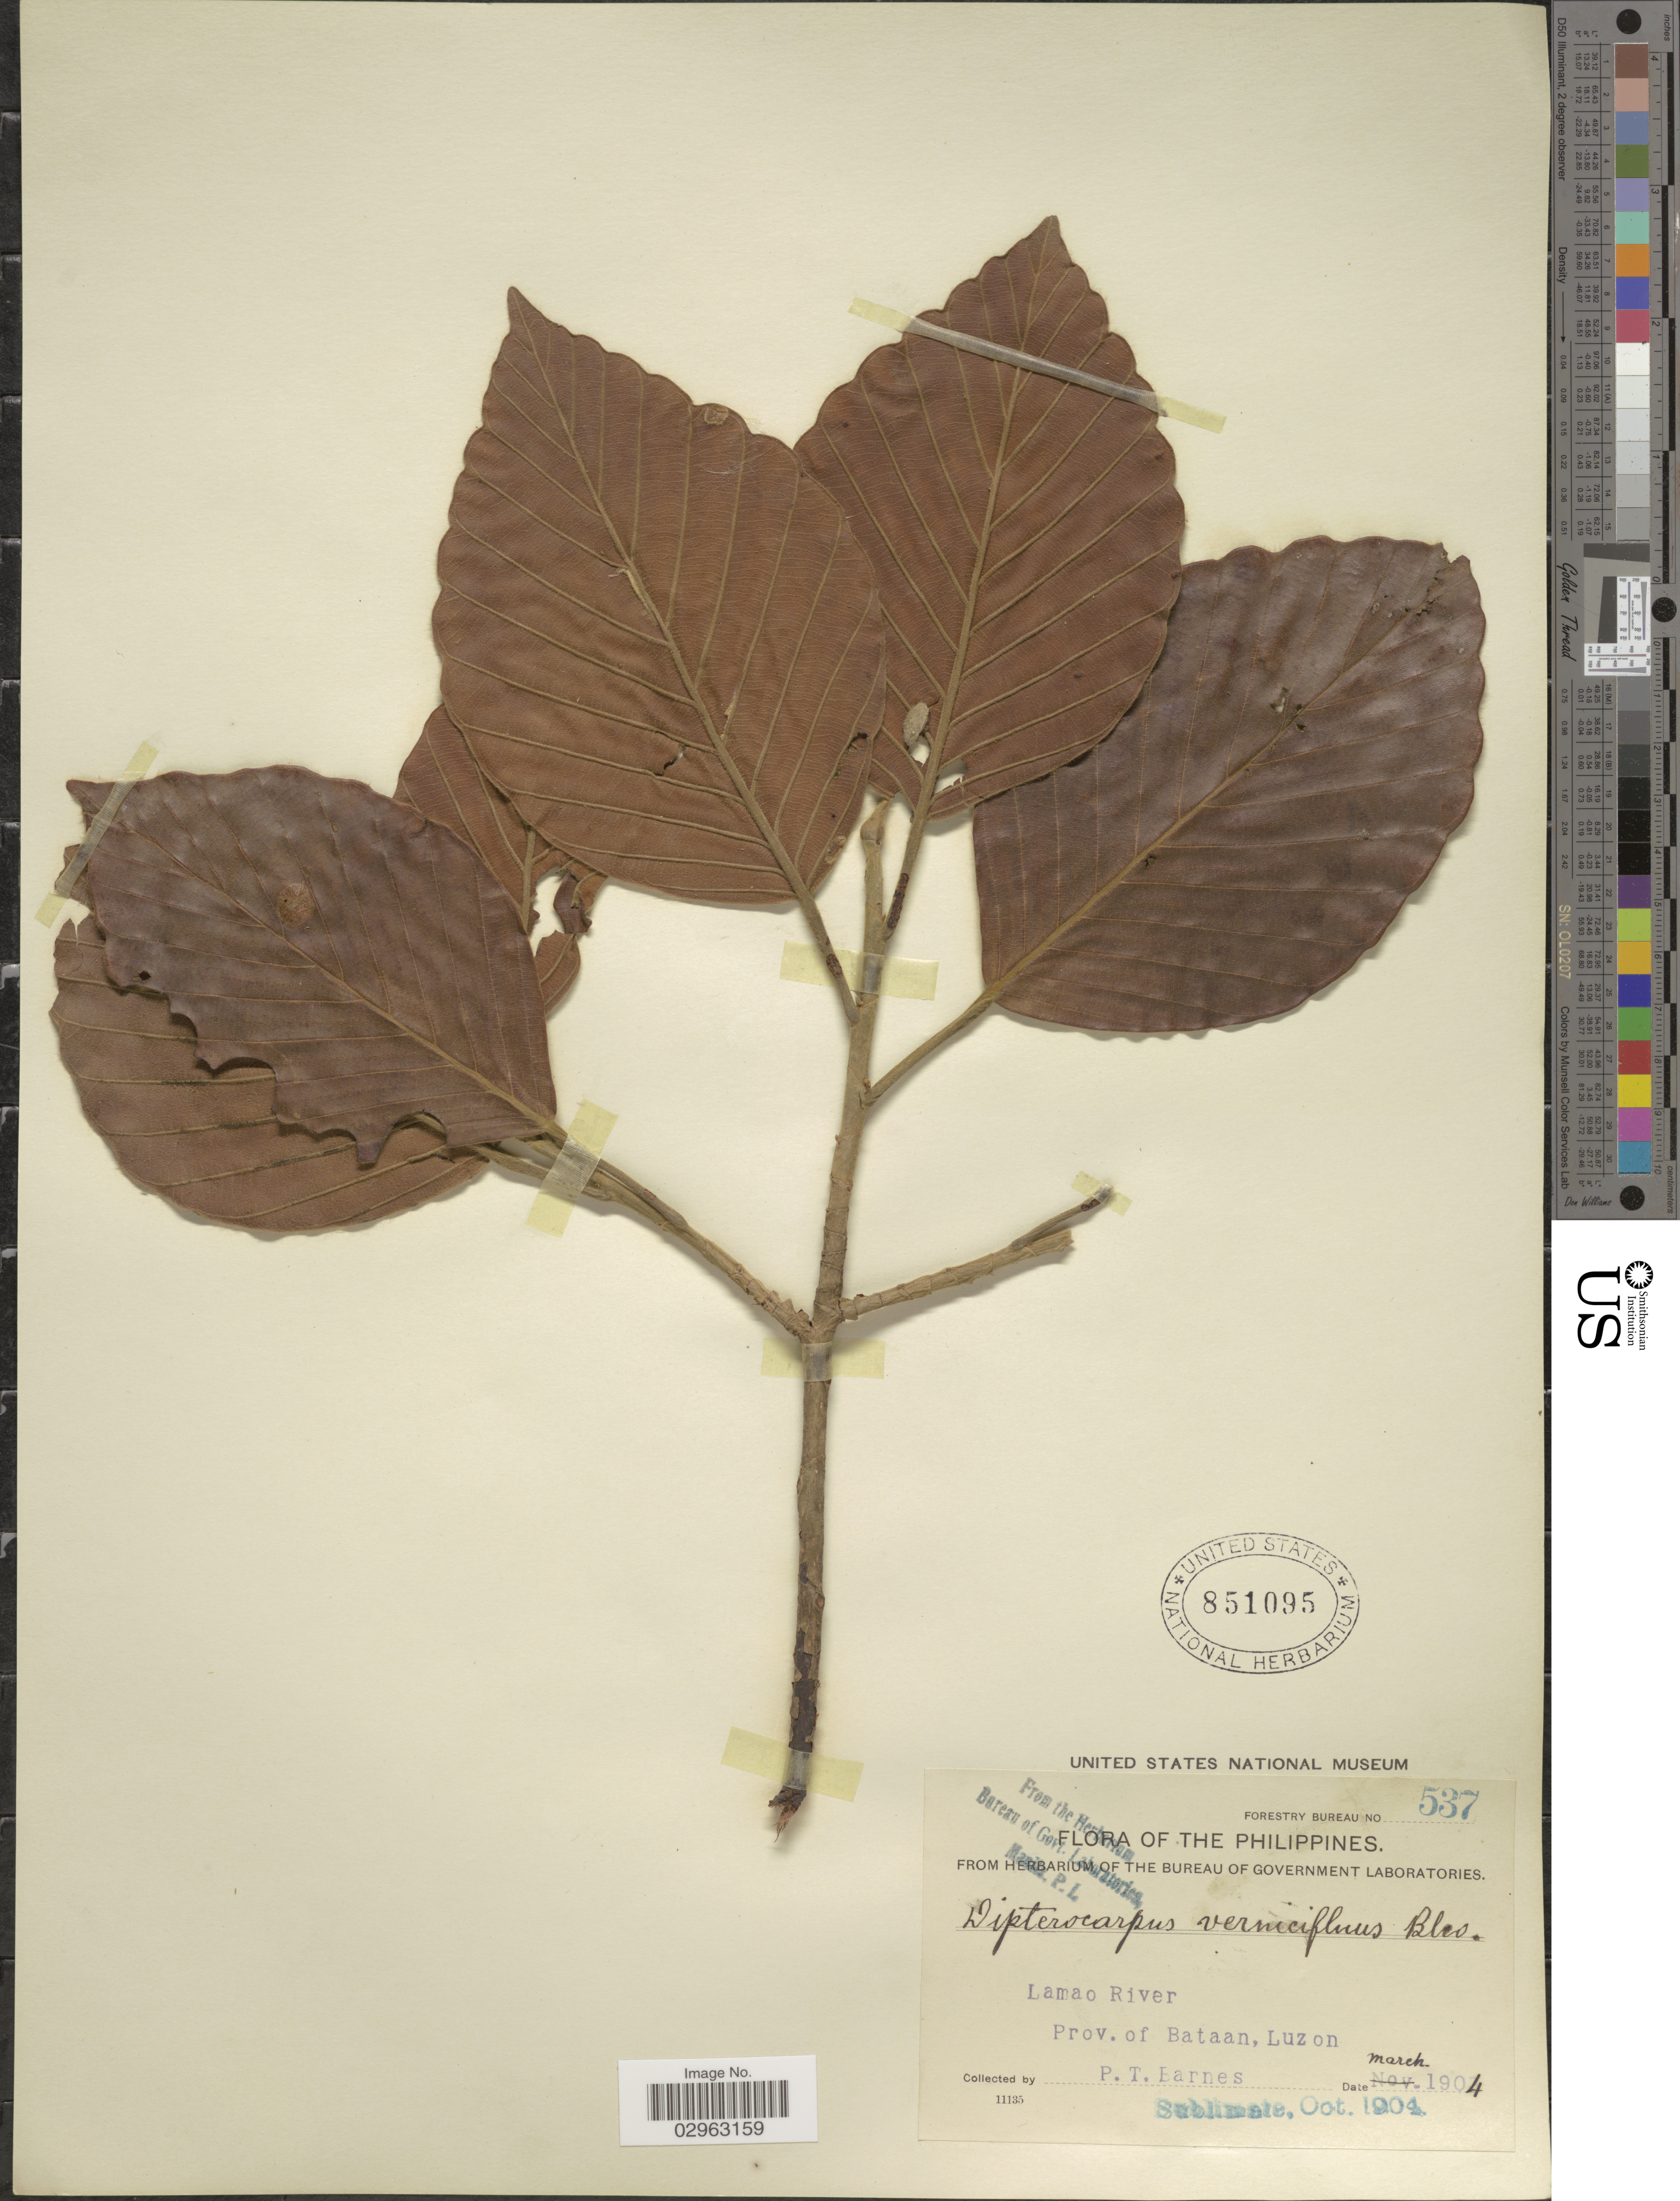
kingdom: Plantae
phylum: Tracheophyta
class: Magnoliopsida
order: Malvales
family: Dipterocarpaceae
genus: Dipterocarpus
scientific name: Dipterocarpus vernicifluus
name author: Blanco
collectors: P. Barnes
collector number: Forestry Bureau 537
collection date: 1904-03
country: Philippines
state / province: Central Luzon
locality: Lamao River, Prov. of Bataan, Luzon.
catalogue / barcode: US 851095